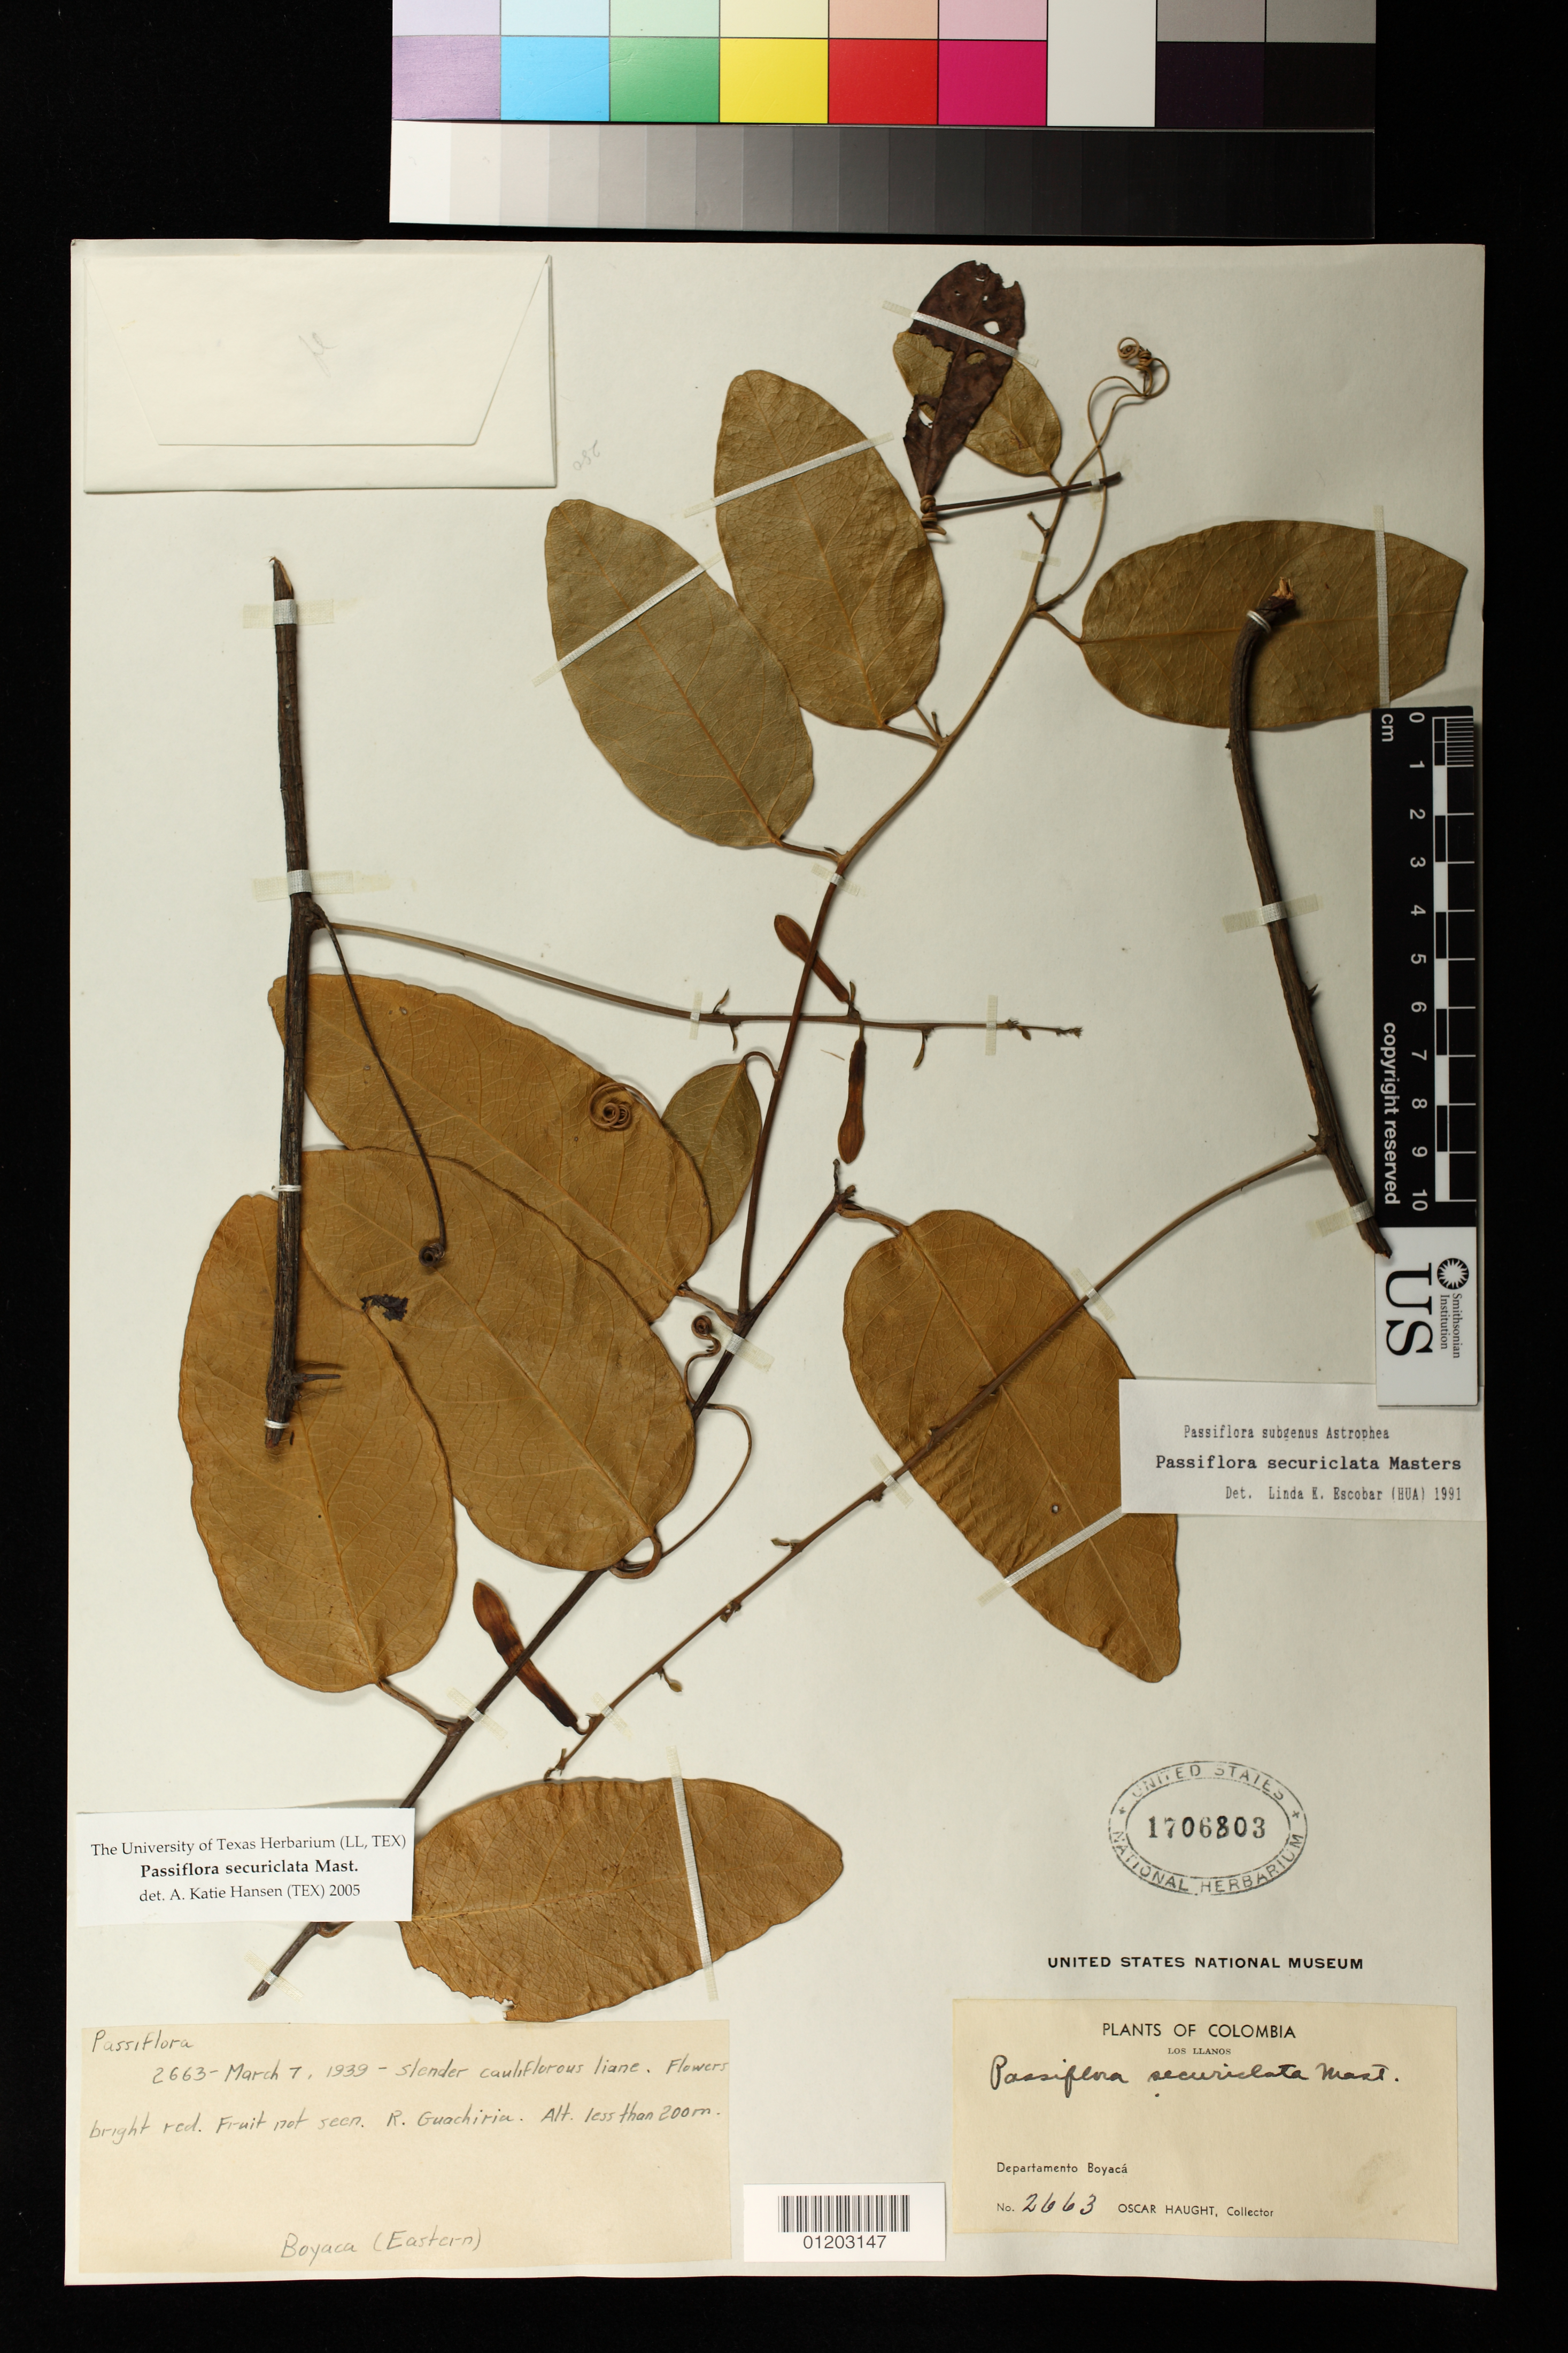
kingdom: Plantae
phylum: Tracheophyta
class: Magnoliopsida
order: Malpighiales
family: Passifloraceae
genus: Passiflora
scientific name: Passiflora securiclata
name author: Mast.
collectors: O. Haught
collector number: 2663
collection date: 1939-03-07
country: Colombia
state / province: Boyacá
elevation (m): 200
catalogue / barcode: US 1706803